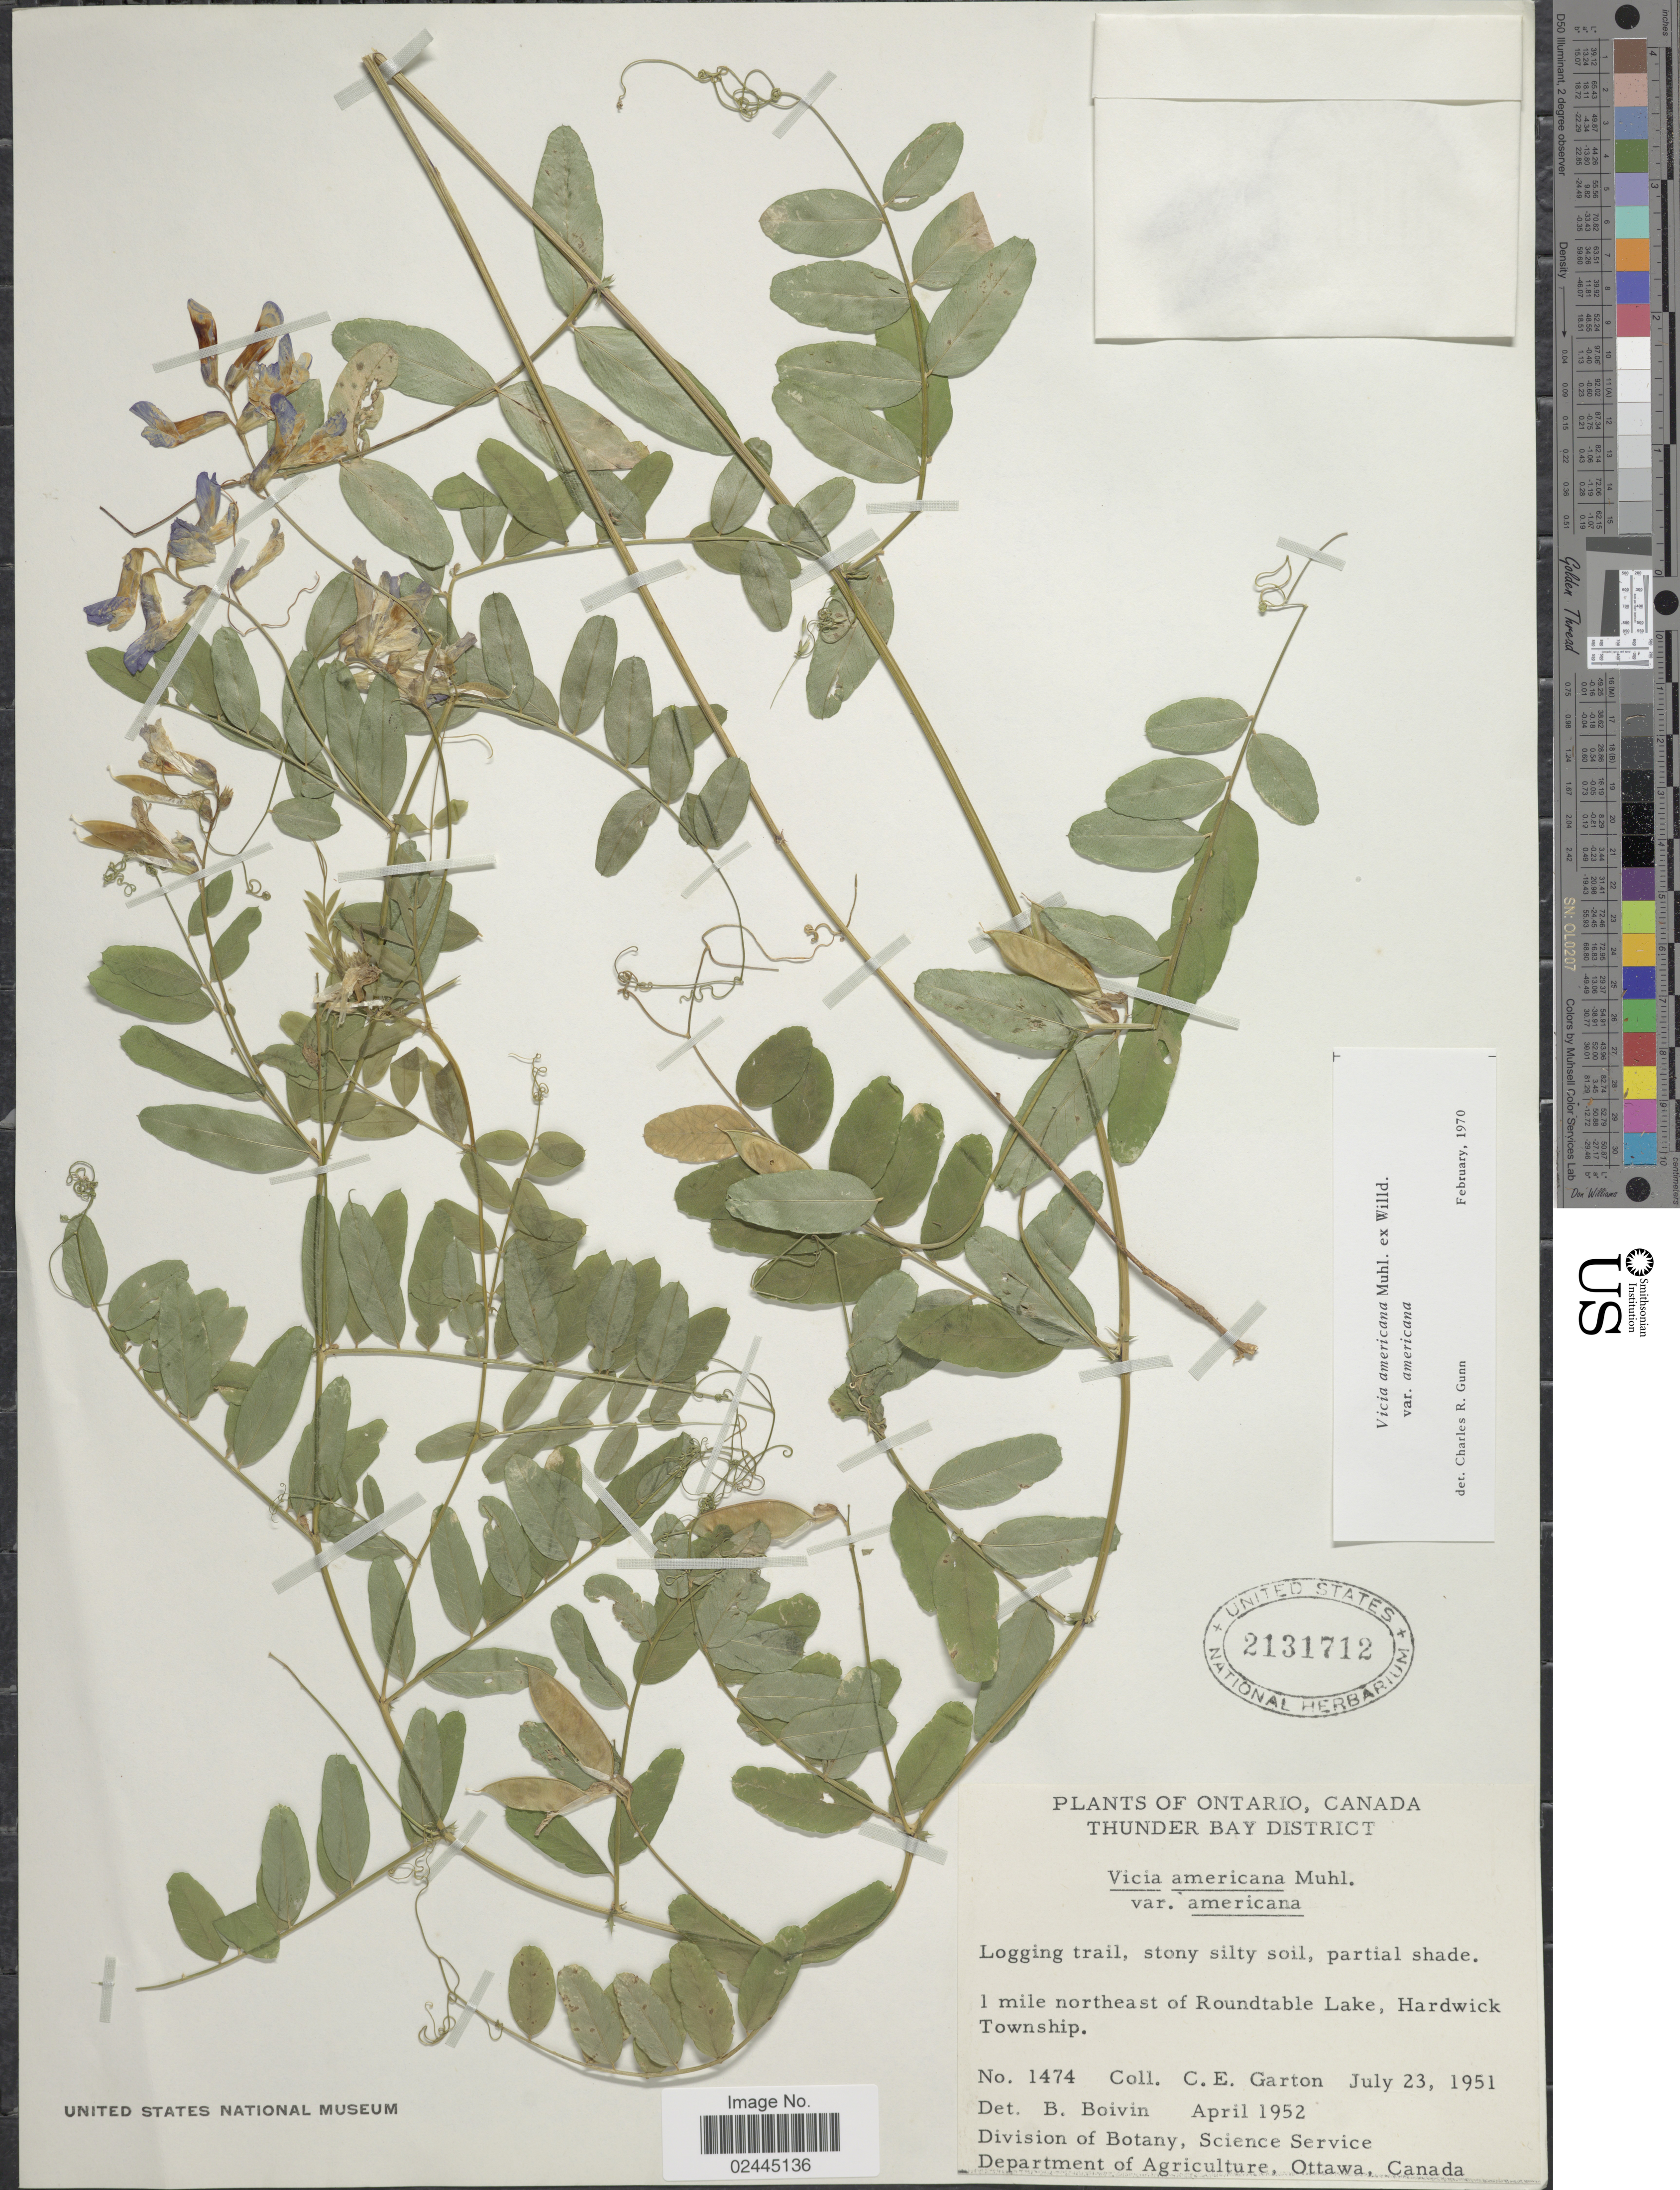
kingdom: Plantae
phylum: Tracheophyta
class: Magnoliopsida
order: Fabales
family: Fabaceae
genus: Vicia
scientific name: Vicia americana var. americana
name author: Muhl. ex Willd.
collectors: C. E. Garton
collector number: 1474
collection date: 1951-07-23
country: Canada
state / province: Ontario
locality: Thunder Bay District, 1 mile northeast of Roundtable Lake, Hardwick Township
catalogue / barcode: US 2131712